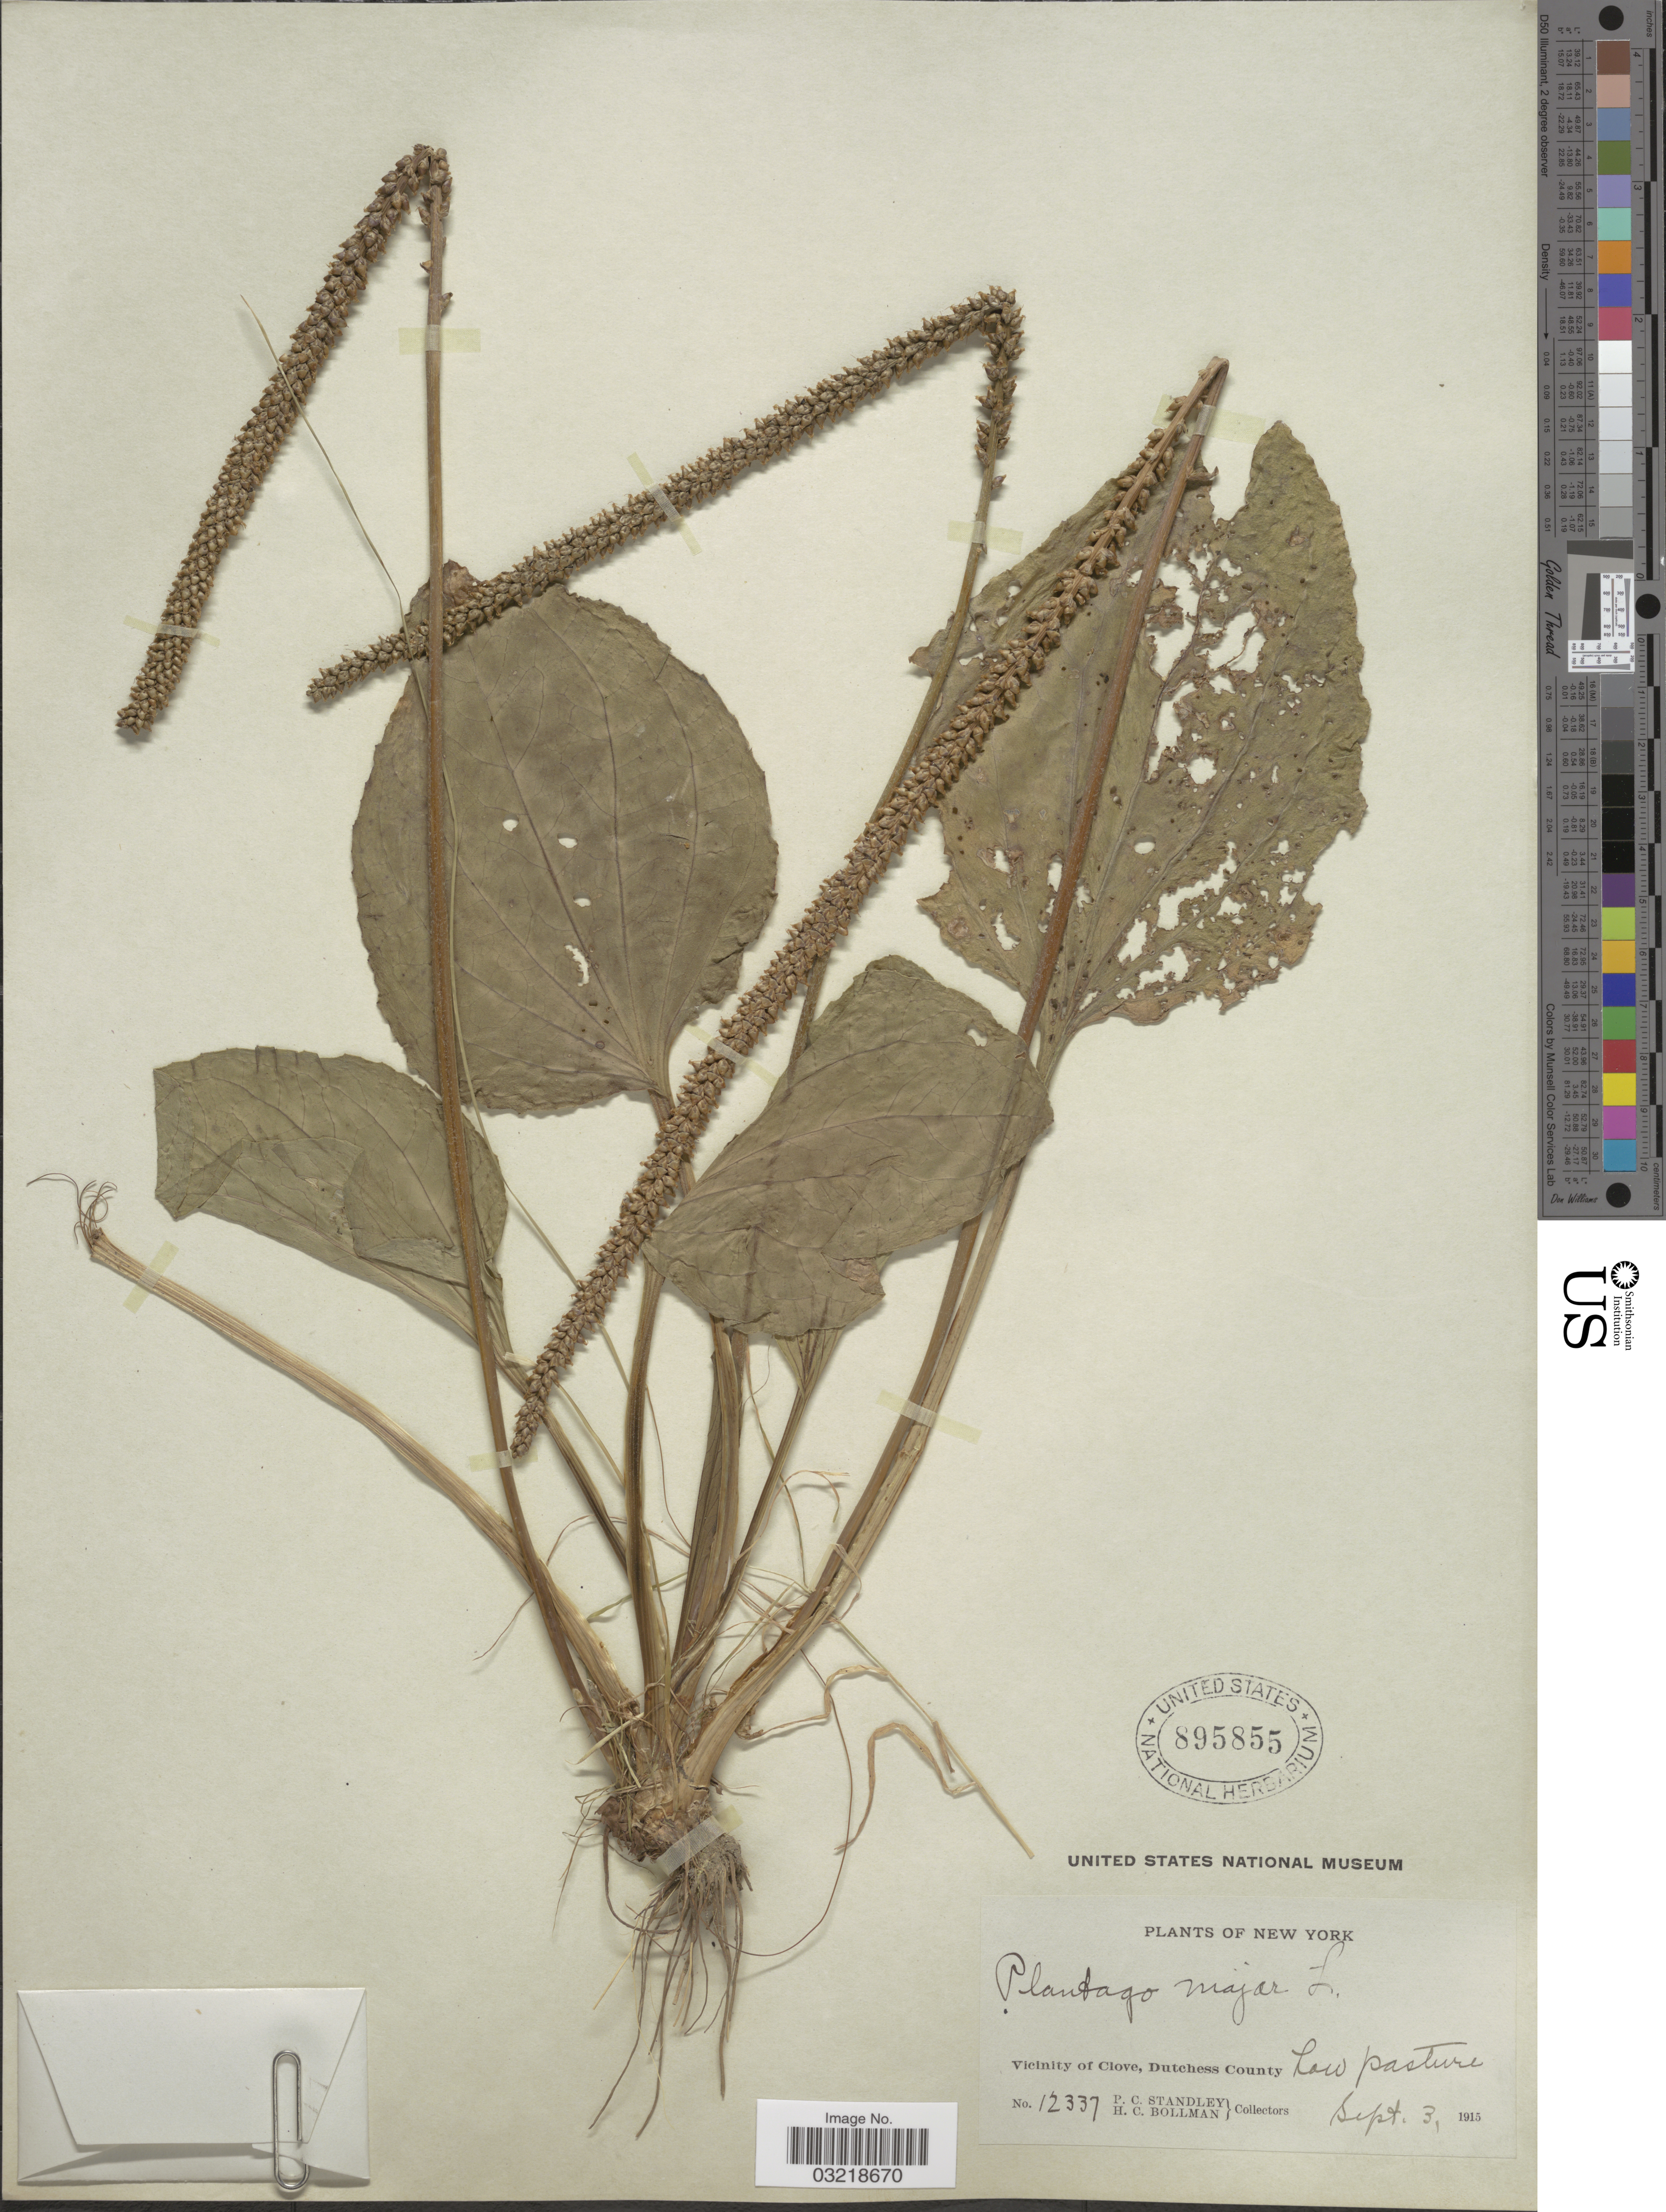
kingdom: Plantae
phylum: Tracheophyta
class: Magnoliopsida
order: Lamiales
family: Plantaginaceae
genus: Plantago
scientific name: Plantago major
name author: L.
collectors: P. C. Standley & H. C. Bollman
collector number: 12337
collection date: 1915-09-03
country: United States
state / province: New York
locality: Vicinity of Clove, Dutchess County. Low pasture.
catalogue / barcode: US 895855